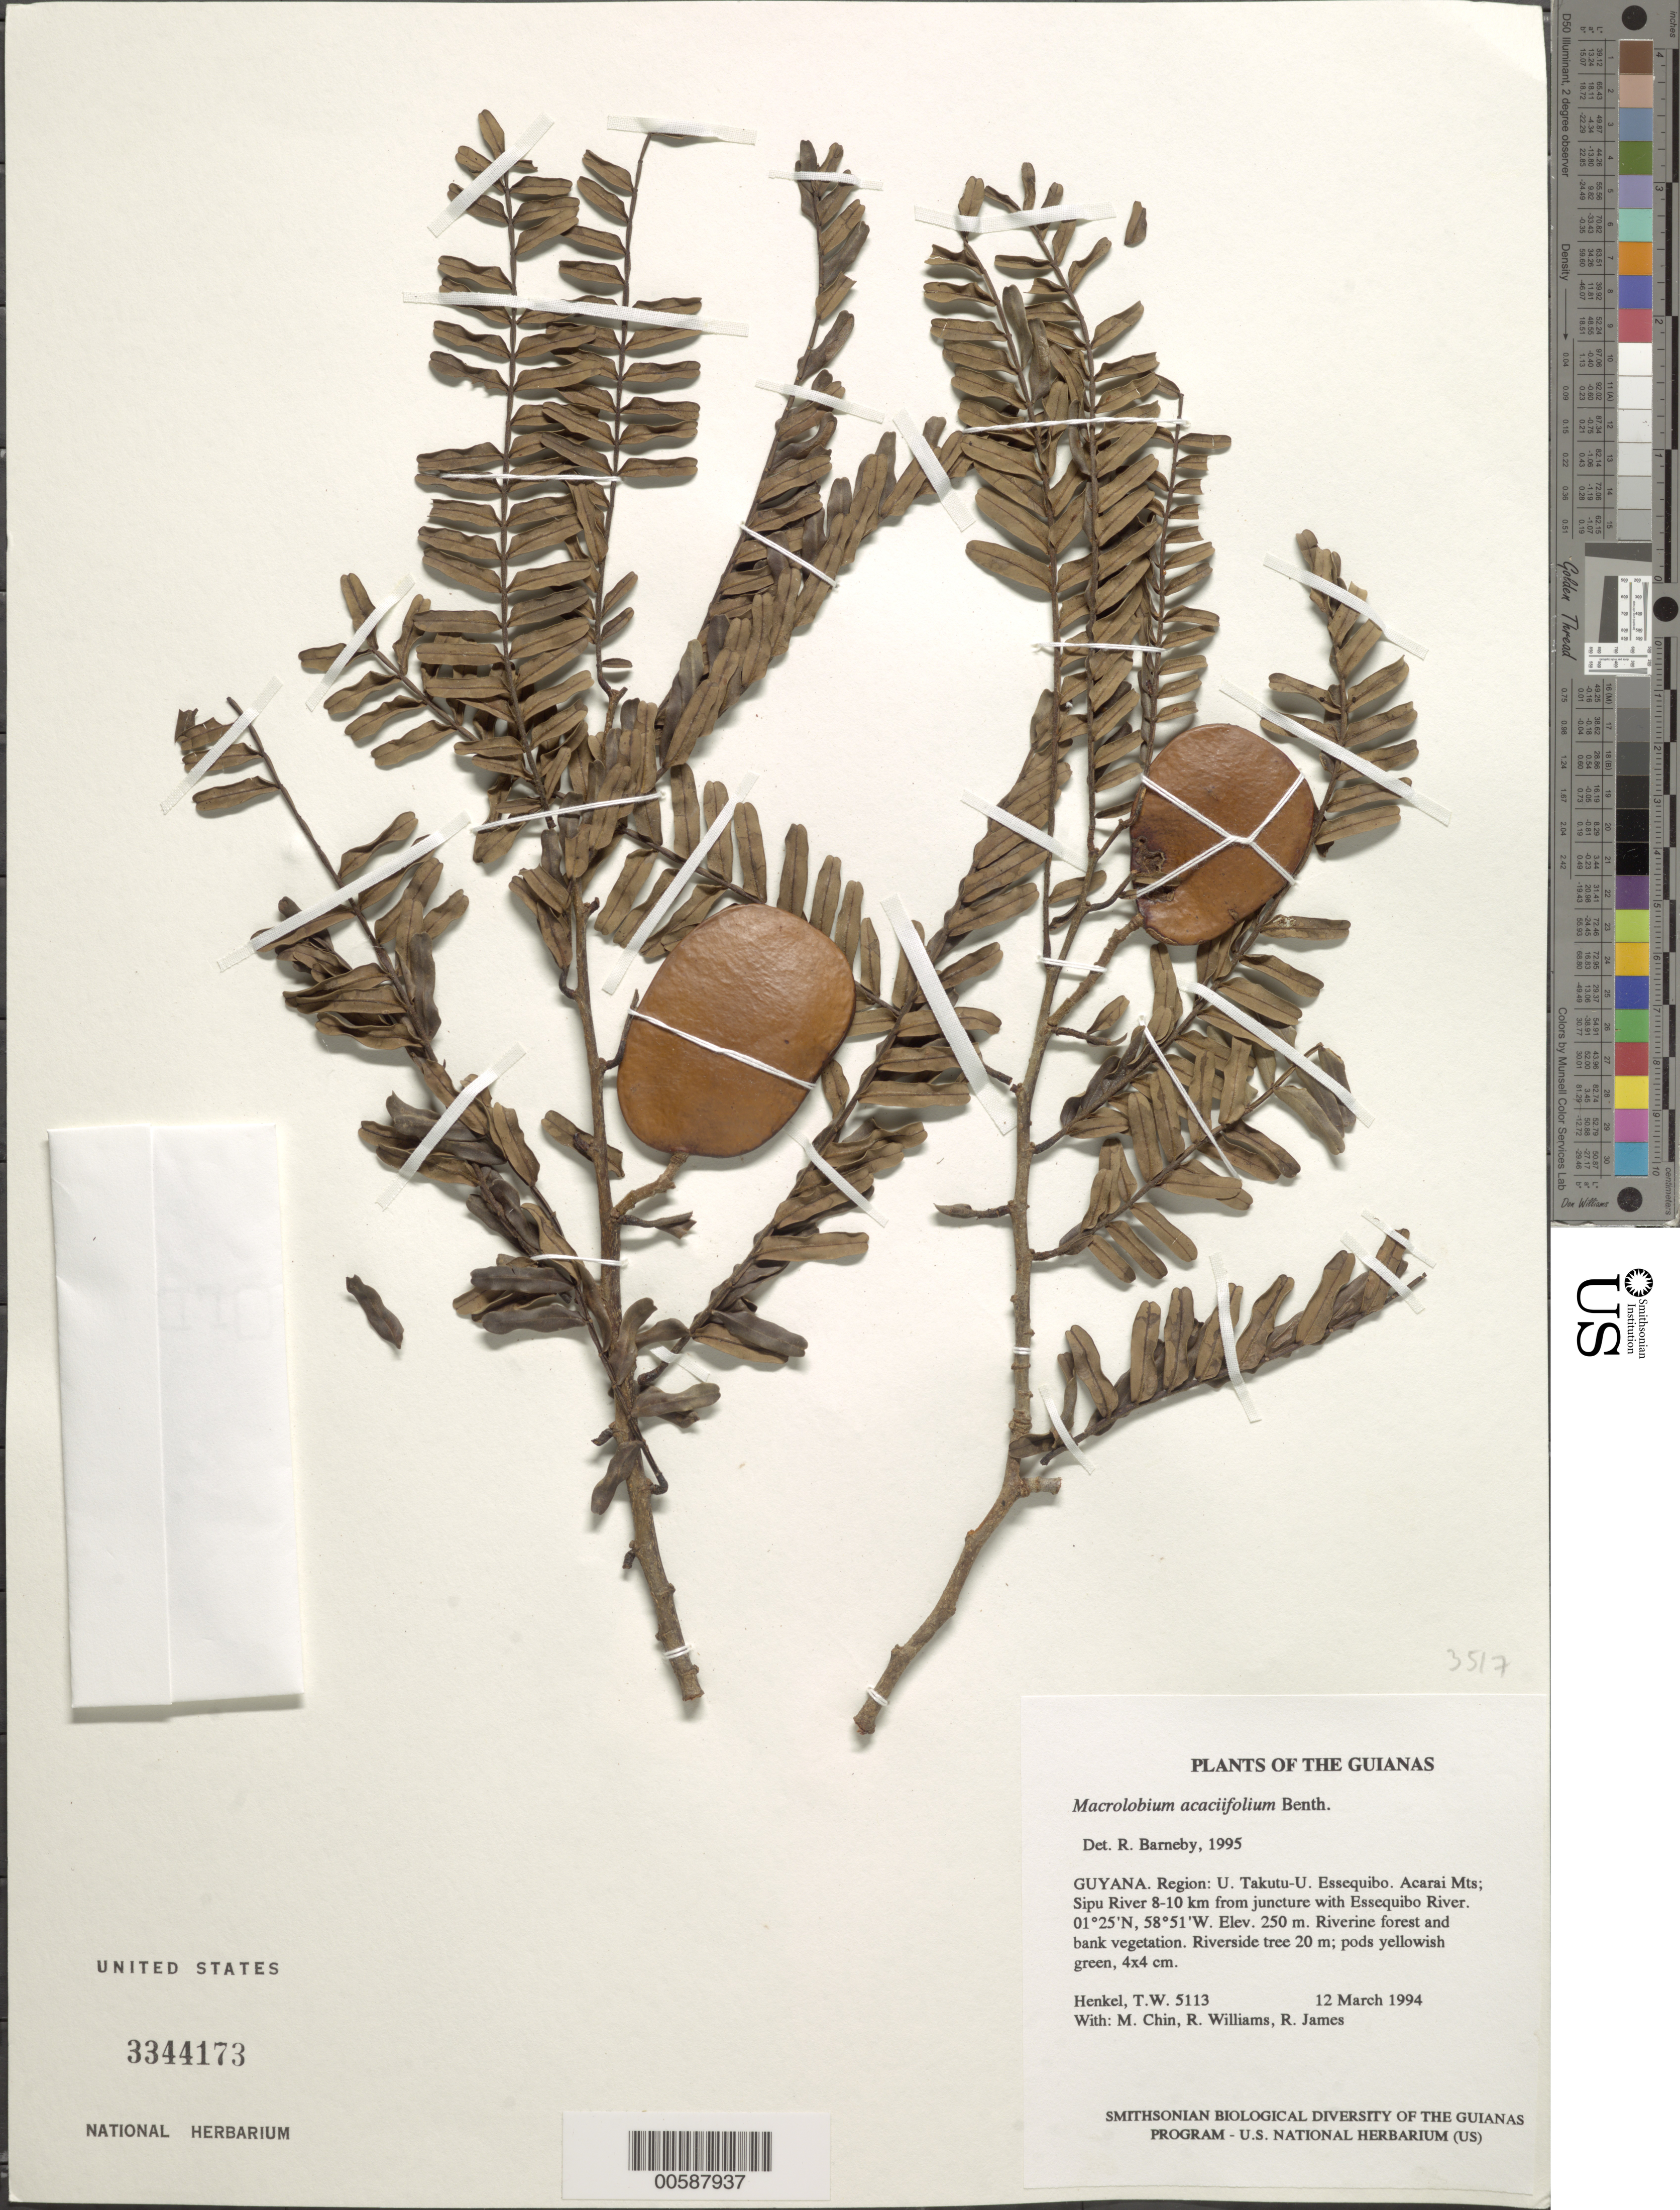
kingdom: Plantae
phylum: Tracheophyta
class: Magnoliopsida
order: Fabales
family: Fabaceae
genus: Macrolobium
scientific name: Macrolobium acaciifolium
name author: (Benth.) Benth.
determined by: Barneby, Rupert C., (NY)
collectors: T. Henkel, M. Chin, R. Williams & R. James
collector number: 5113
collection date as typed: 12 March 1994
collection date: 1994-03-12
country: Guyana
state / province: U. Takutu-U. Essequibo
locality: Acarai Mts; Sipu River 8-10 km from juncture with Essequibo River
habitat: Riverine forest and bank vegetation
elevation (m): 250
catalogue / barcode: US 3344173